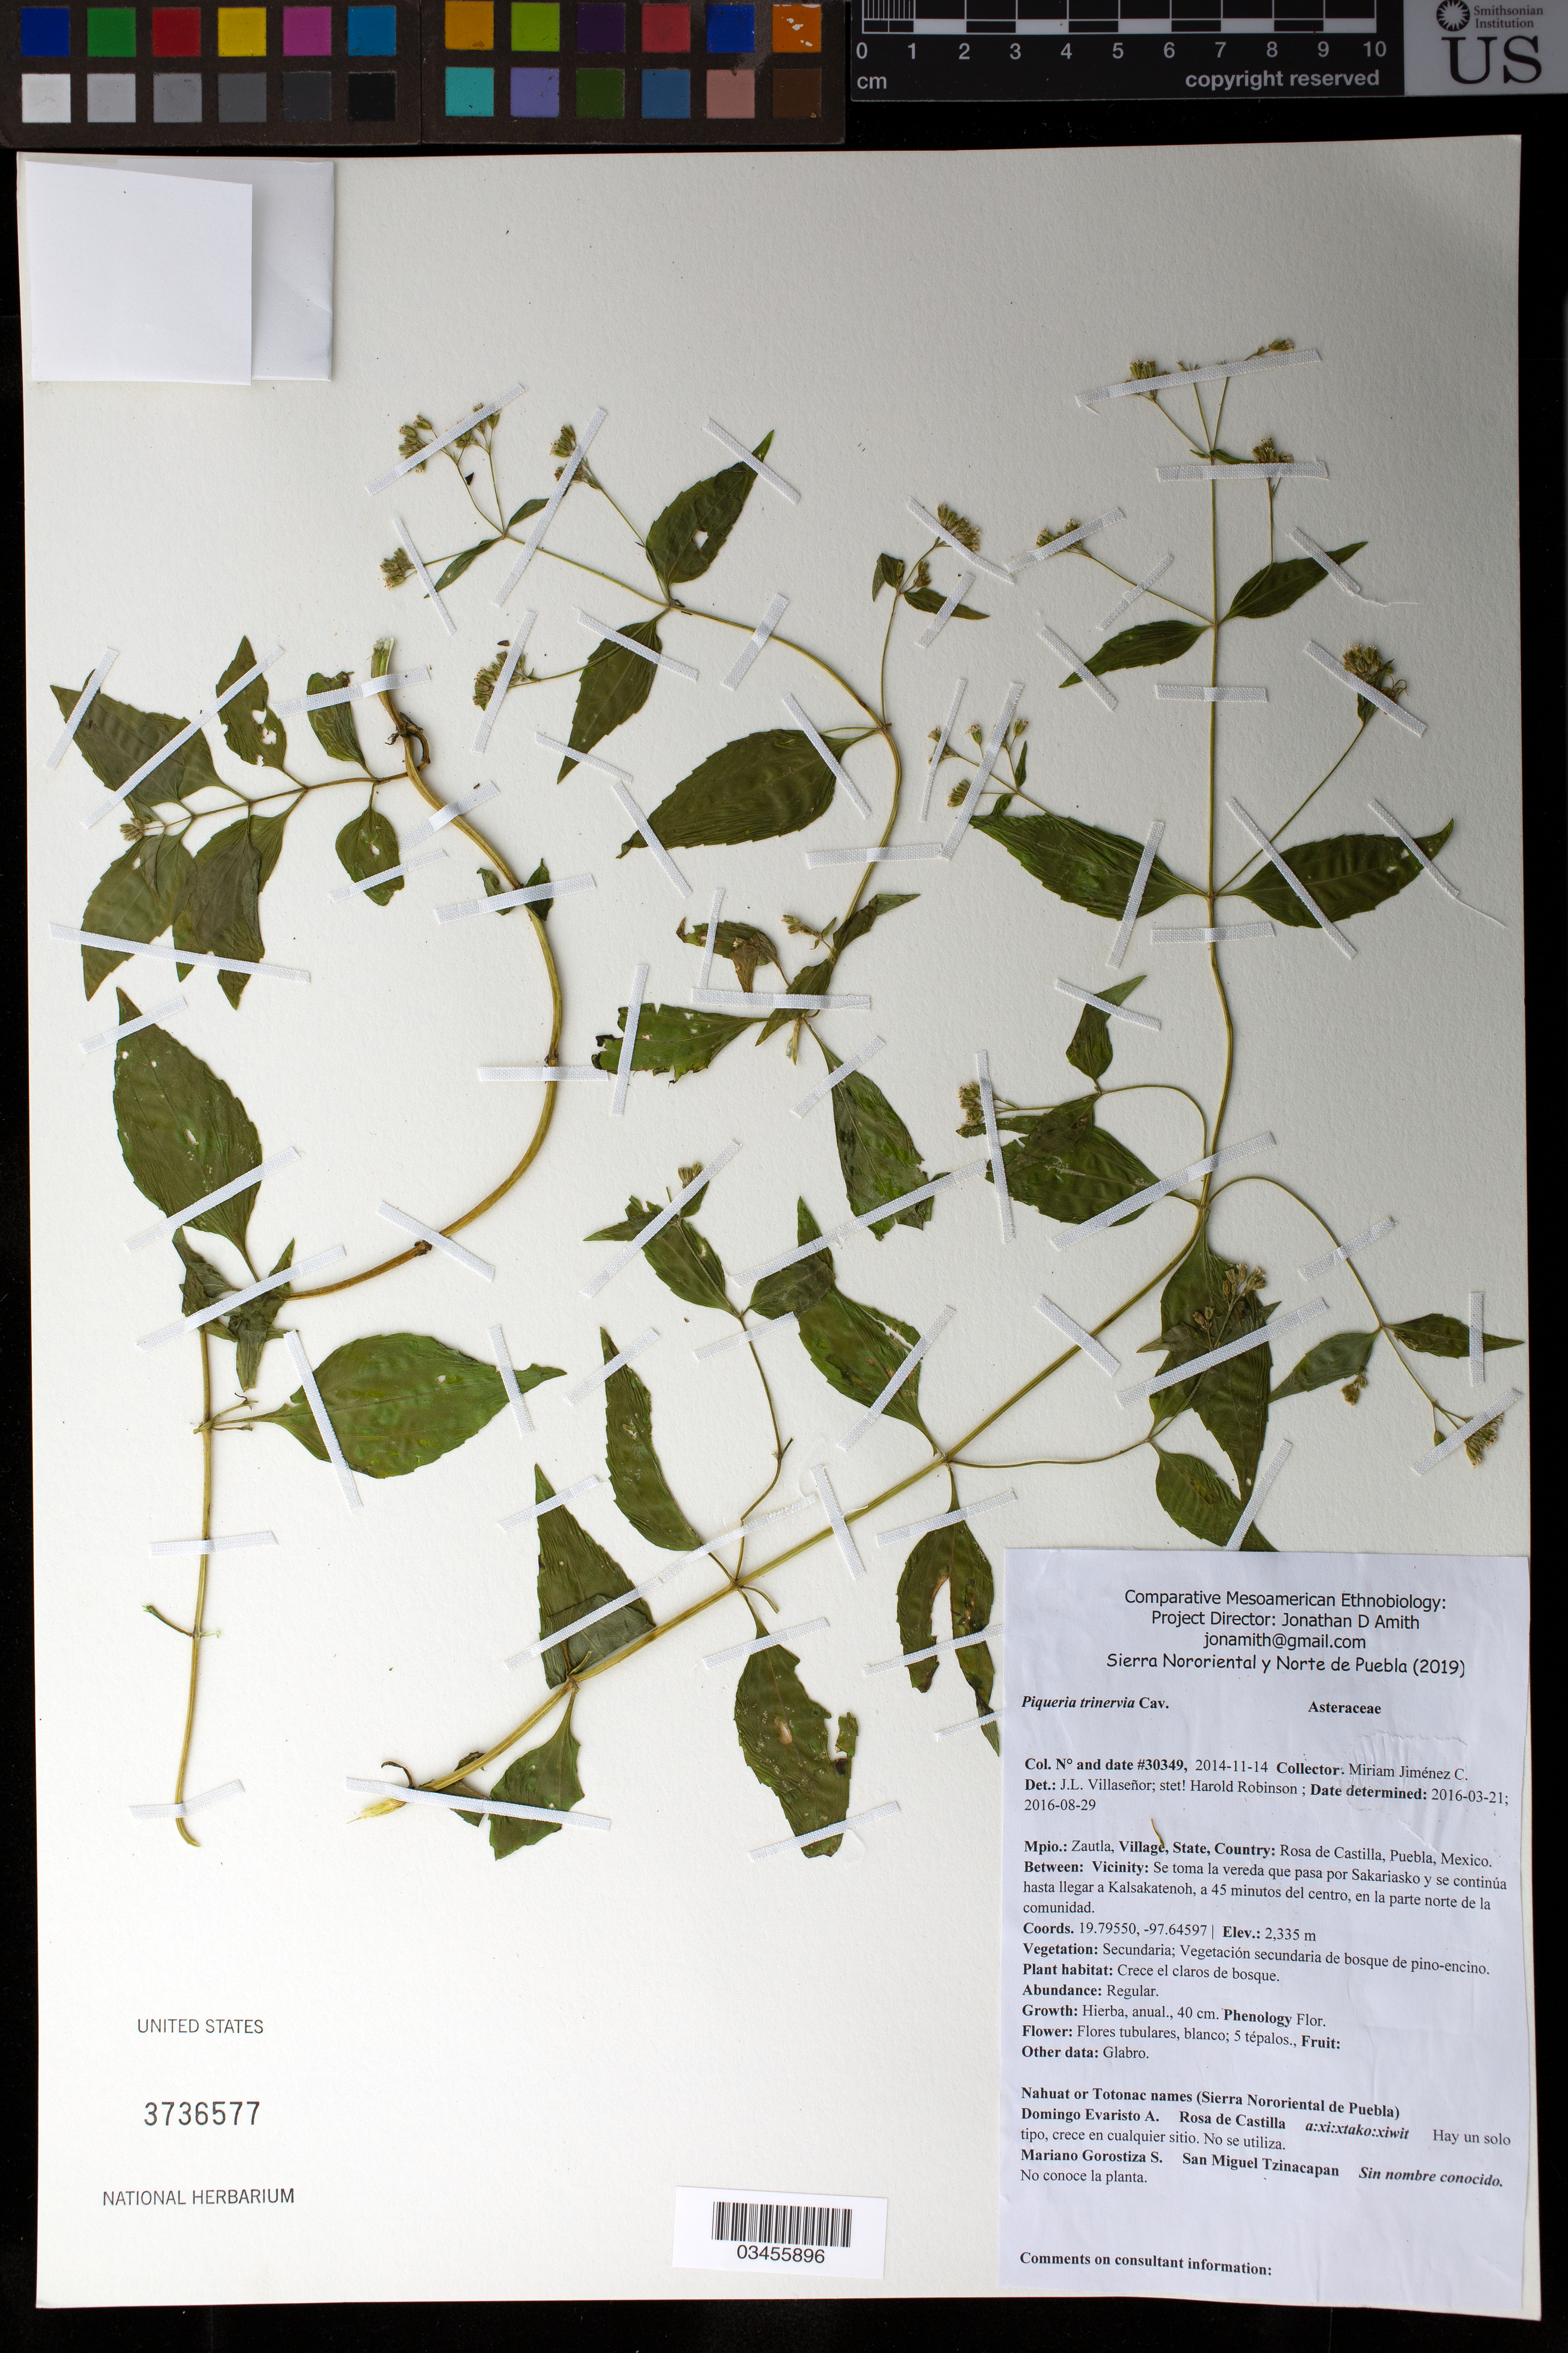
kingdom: Plantae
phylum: Tracheophyta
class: Magnoliopsida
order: Asterales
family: Asteraceae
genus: Piqueria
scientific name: Piqueria trinervia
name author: Cav.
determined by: Robinson, Harold E., (US)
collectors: M. Jiménez Chimil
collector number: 30349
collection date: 2014-11-14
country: México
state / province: Puebla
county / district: Zautla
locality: PUEBLO: Rosa de Castilla; LOCALIDAD EXACTA: Se toma la vereda que pasa por Sakariasko y se continúa hasta llegar a Kalsakatenoh, a 45 minutos del centro, en la parte norte de la comunidad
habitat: Vegetación secundaria de bosque de pino-encino; el claros de bosque.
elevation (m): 2335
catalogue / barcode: US 3736577